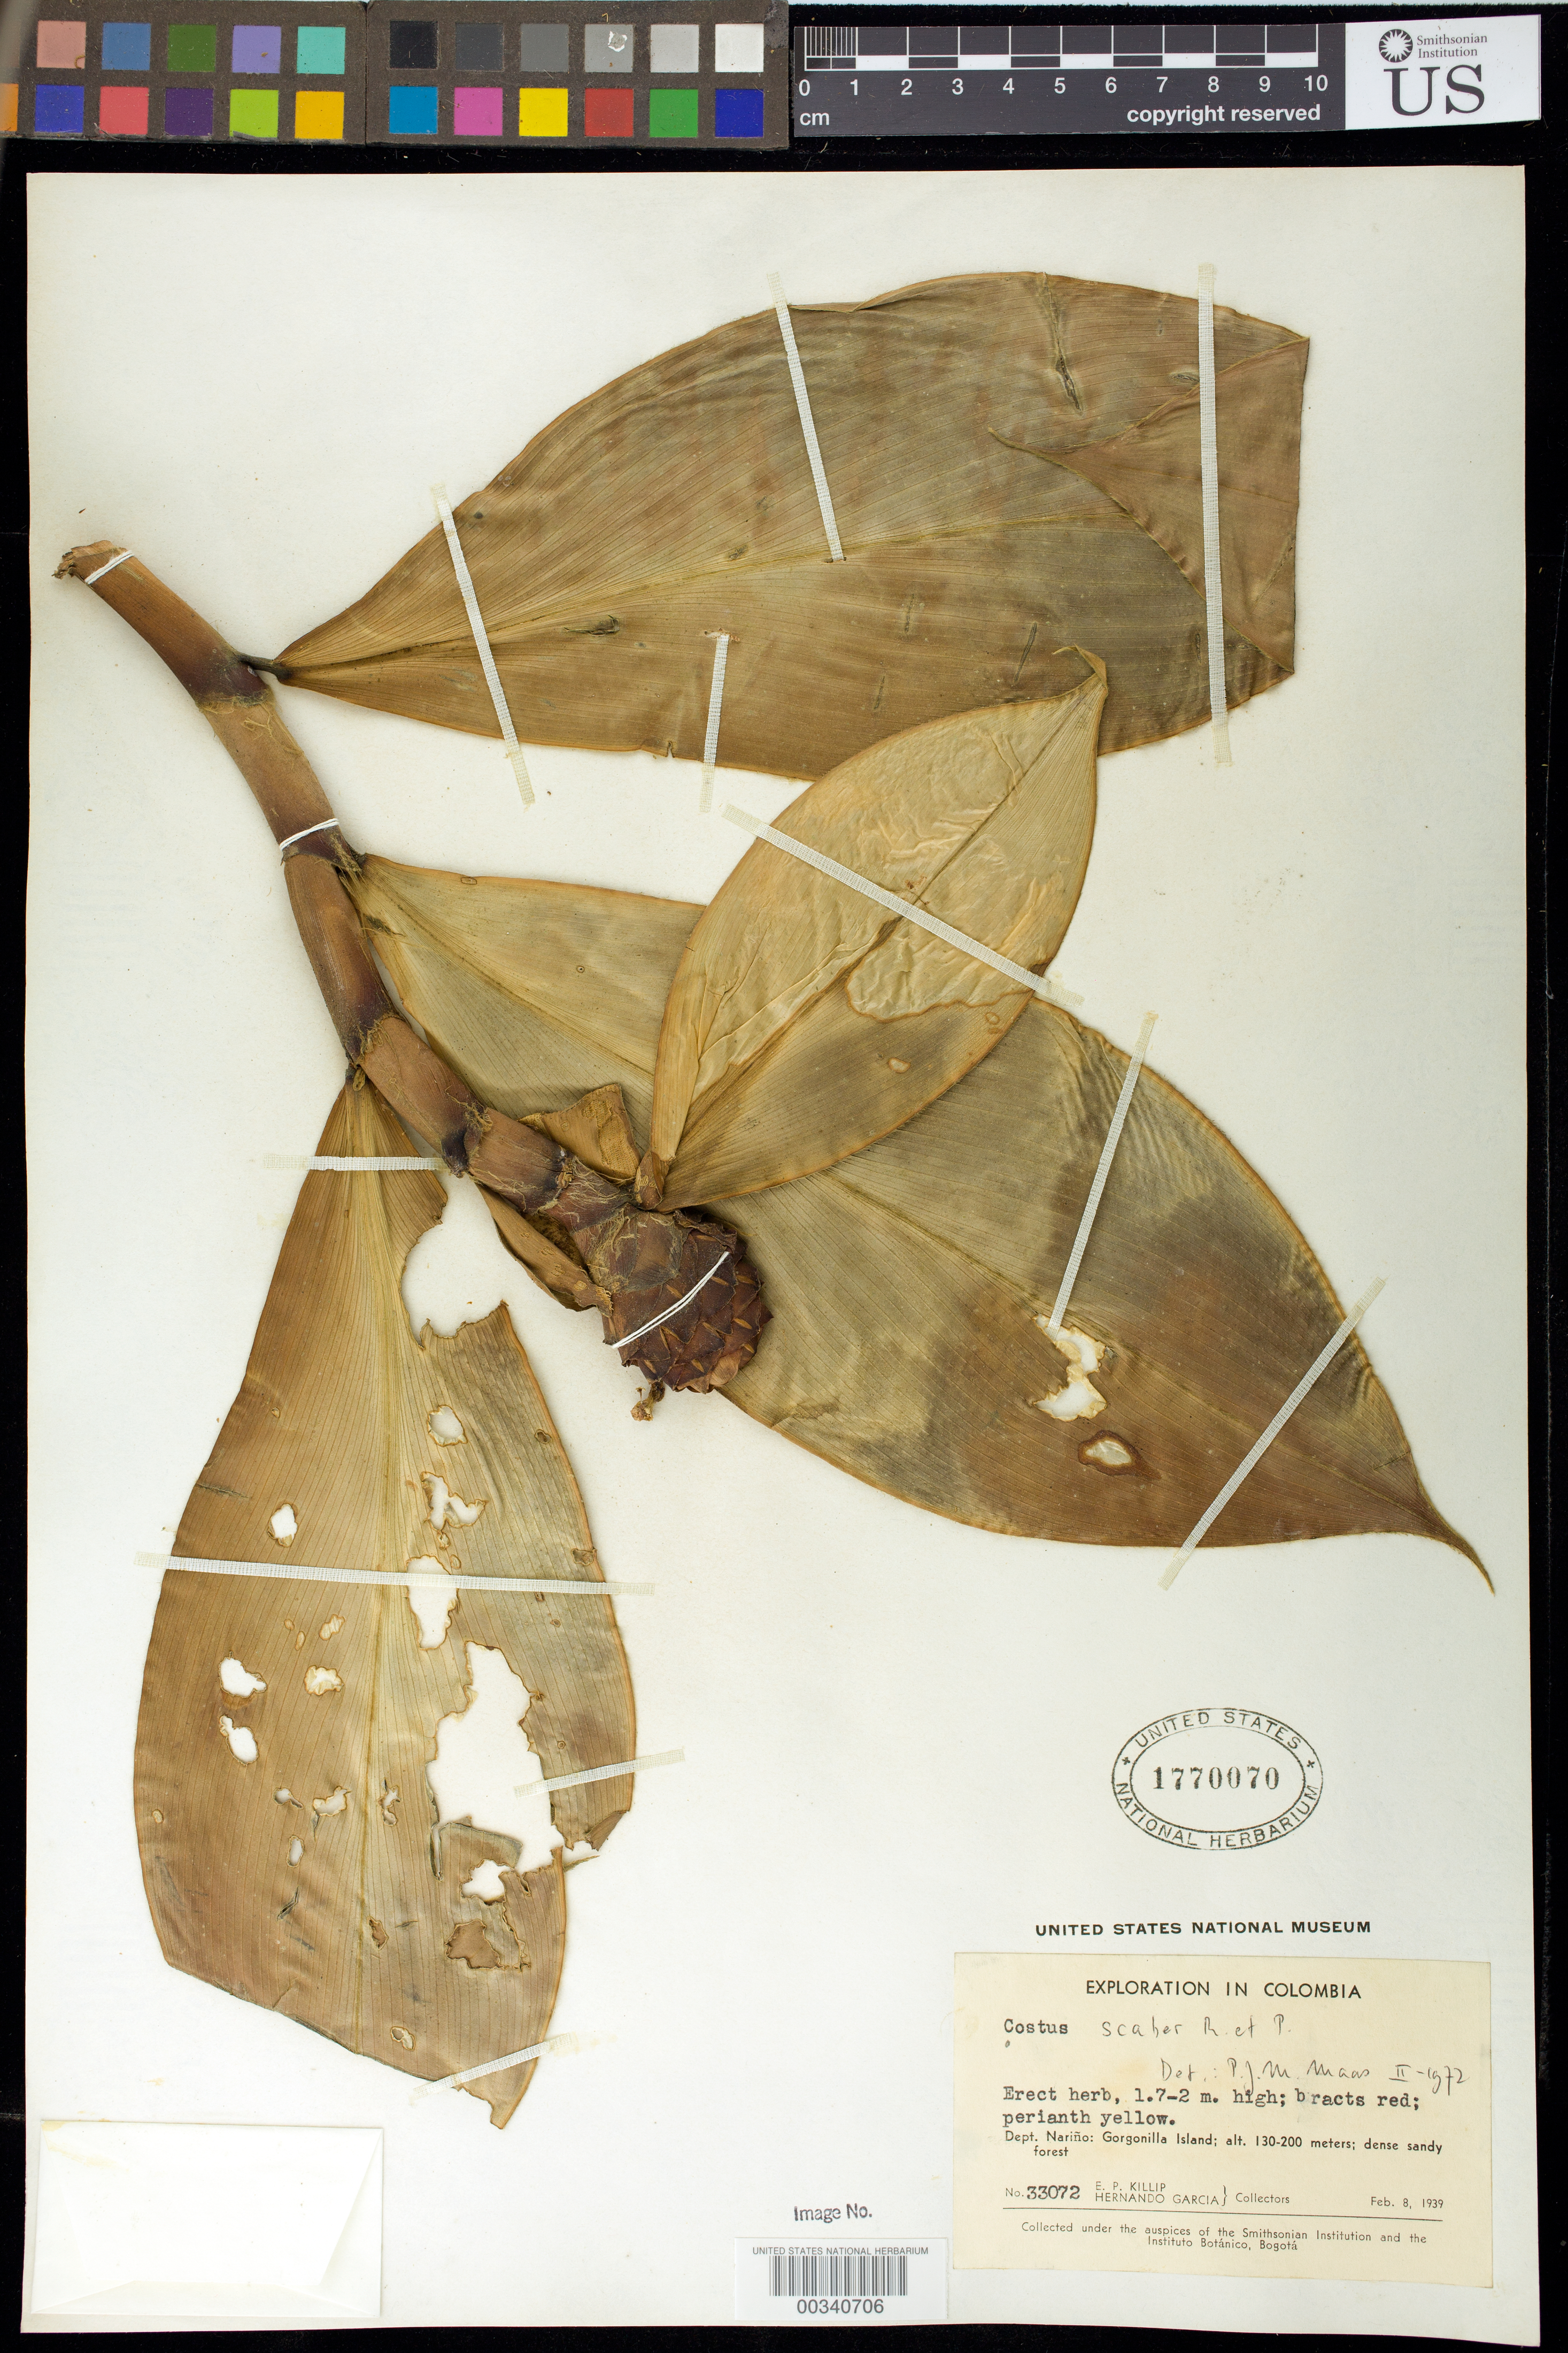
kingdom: Plantae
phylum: Tracheophyta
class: Liliopsida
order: Zingiberales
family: Costaceae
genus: Costus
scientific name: Costus scaber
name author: Ruiz & Pav.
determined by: Maas, Paul J. M.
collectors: E. P. Killip & H. Garcia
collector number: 33072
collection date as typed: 08 Feb 1939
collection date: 1939-02-08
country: Colombia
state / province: Nariño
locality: Gorgonilla Island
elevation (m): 130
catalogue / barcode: US 1770070